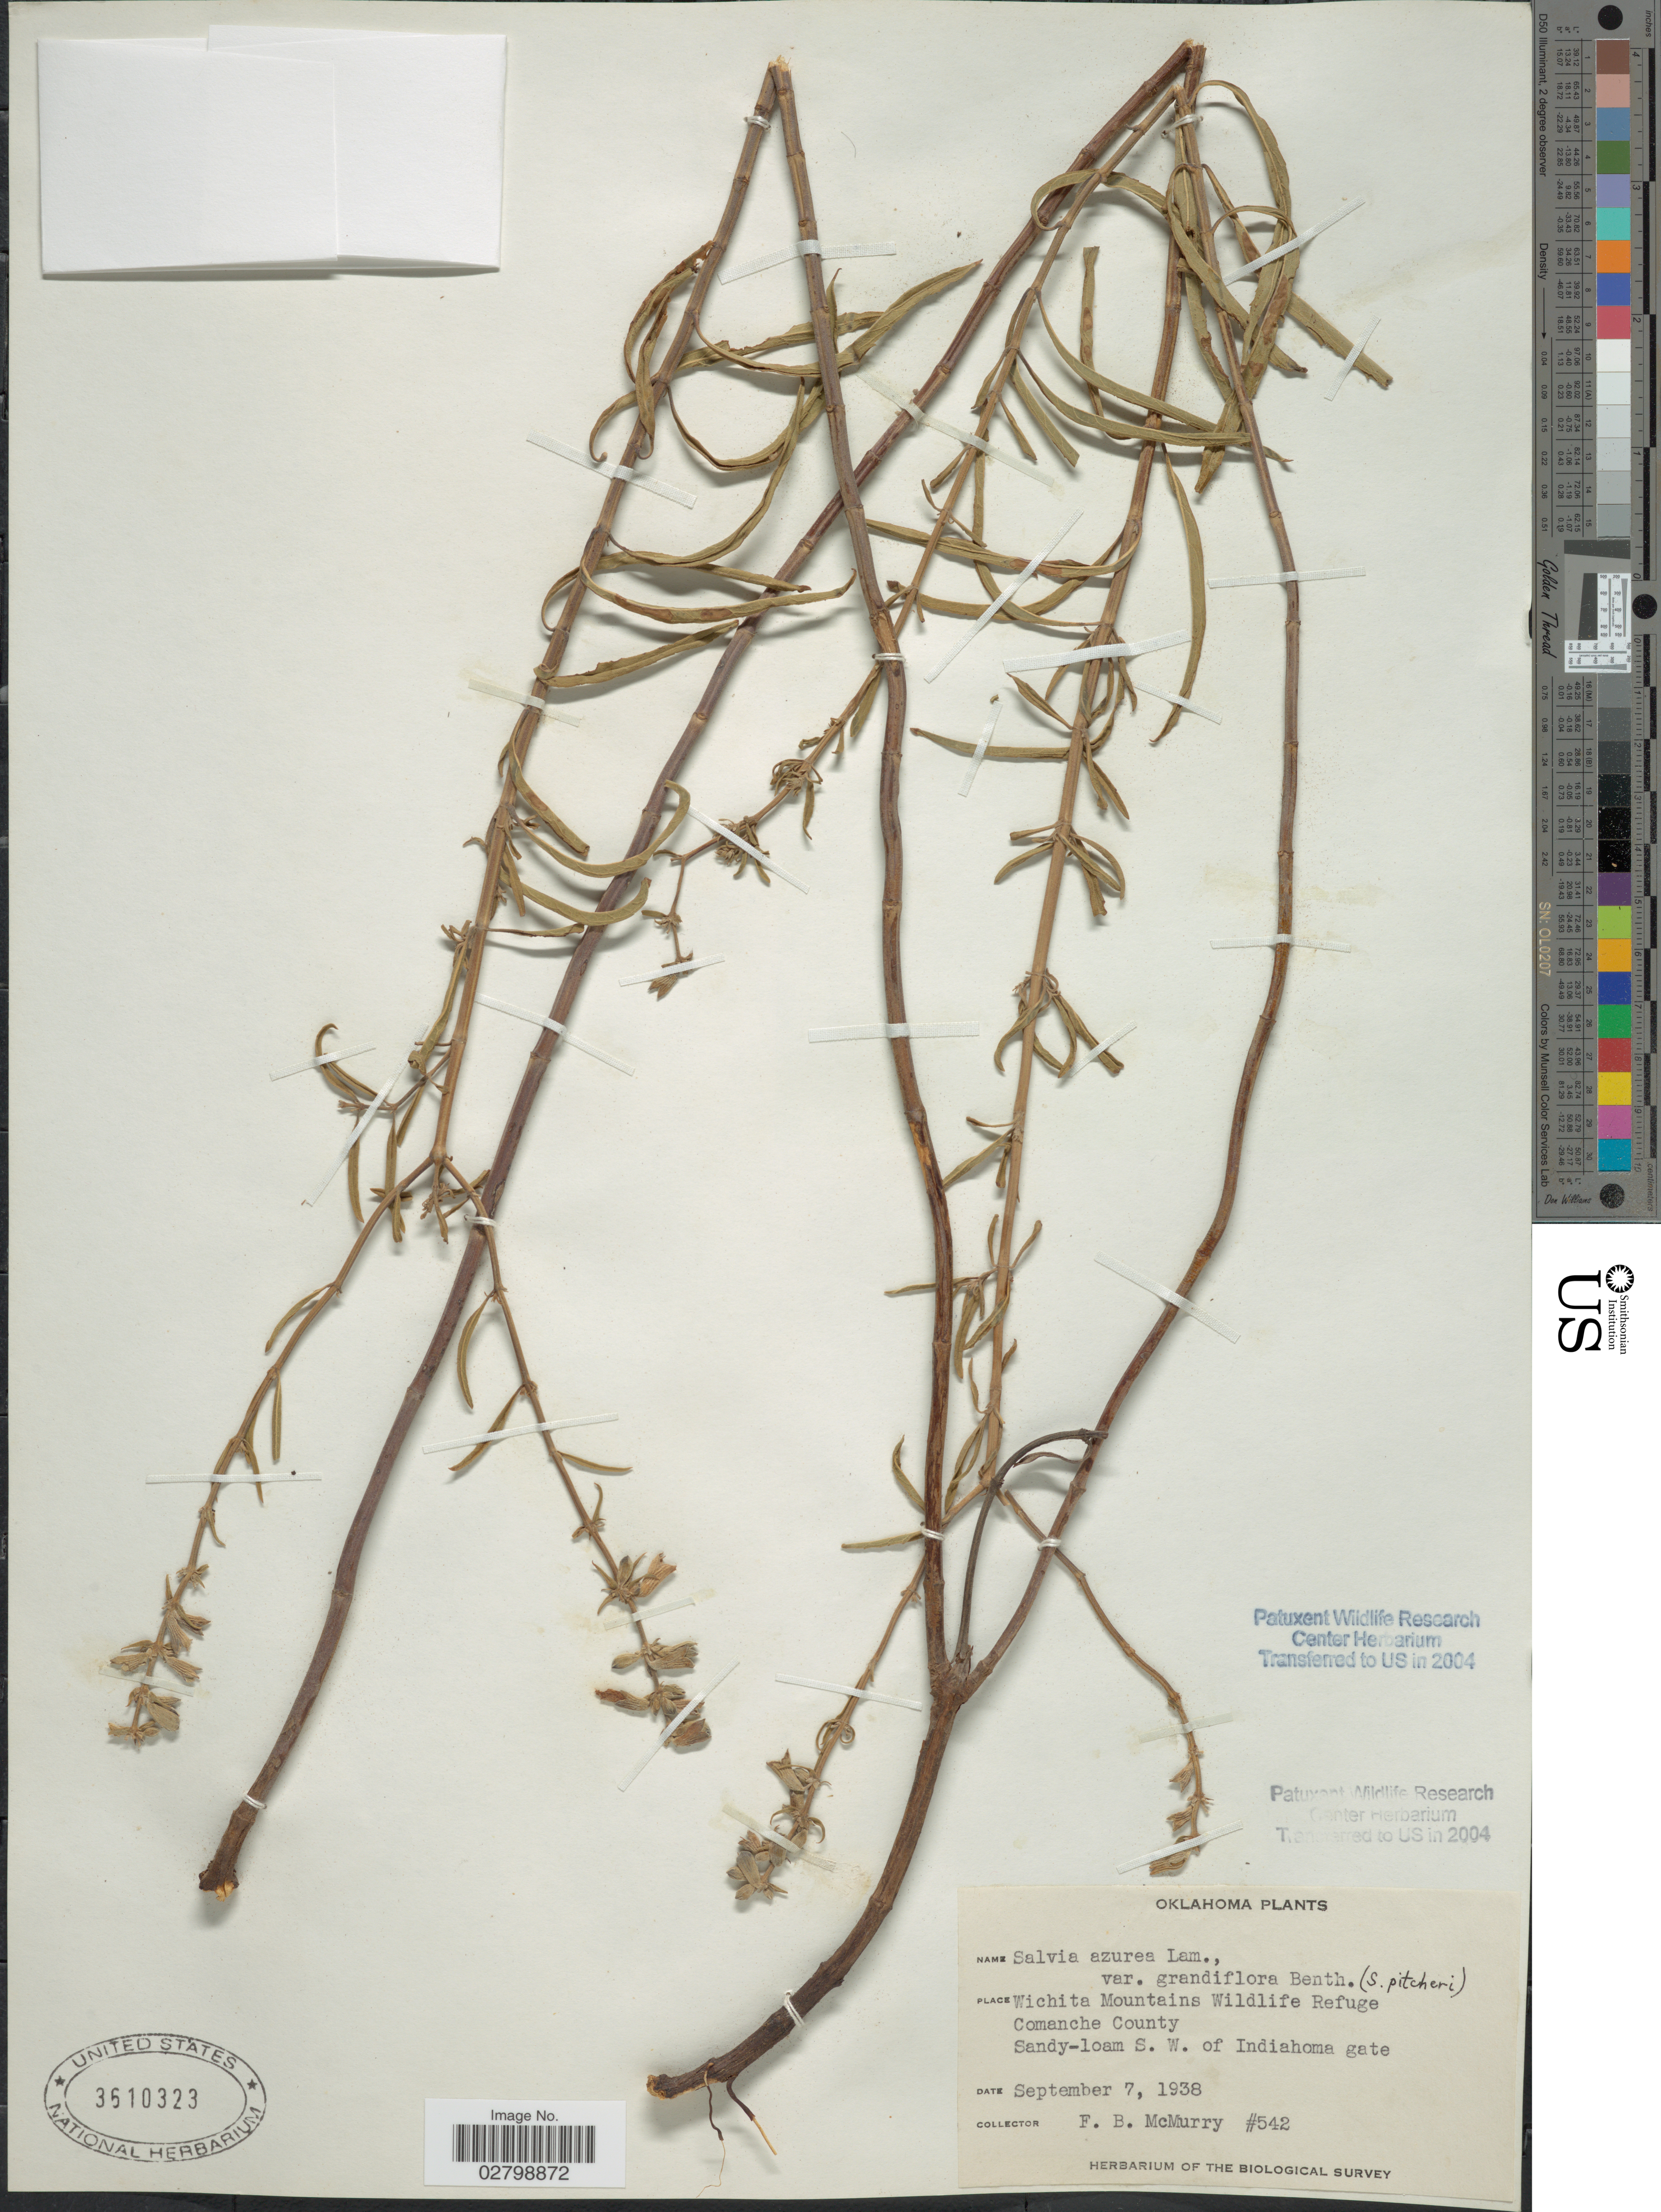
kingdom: Plantae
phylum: Tracheophyta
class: Magnoliopsida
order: Lamiales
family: Lamiaceae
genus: Salvia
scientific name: Salvia azurea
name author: Michx. ex Vahl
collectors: F. B. McMurry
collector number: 542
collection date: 1938-09-07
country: United States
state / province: Oklahoma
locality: Wichita Mountains Wildlife Refuge Comanche County. Sandy loam S.W. of Indiahoma gate.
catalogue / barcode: US 3610323